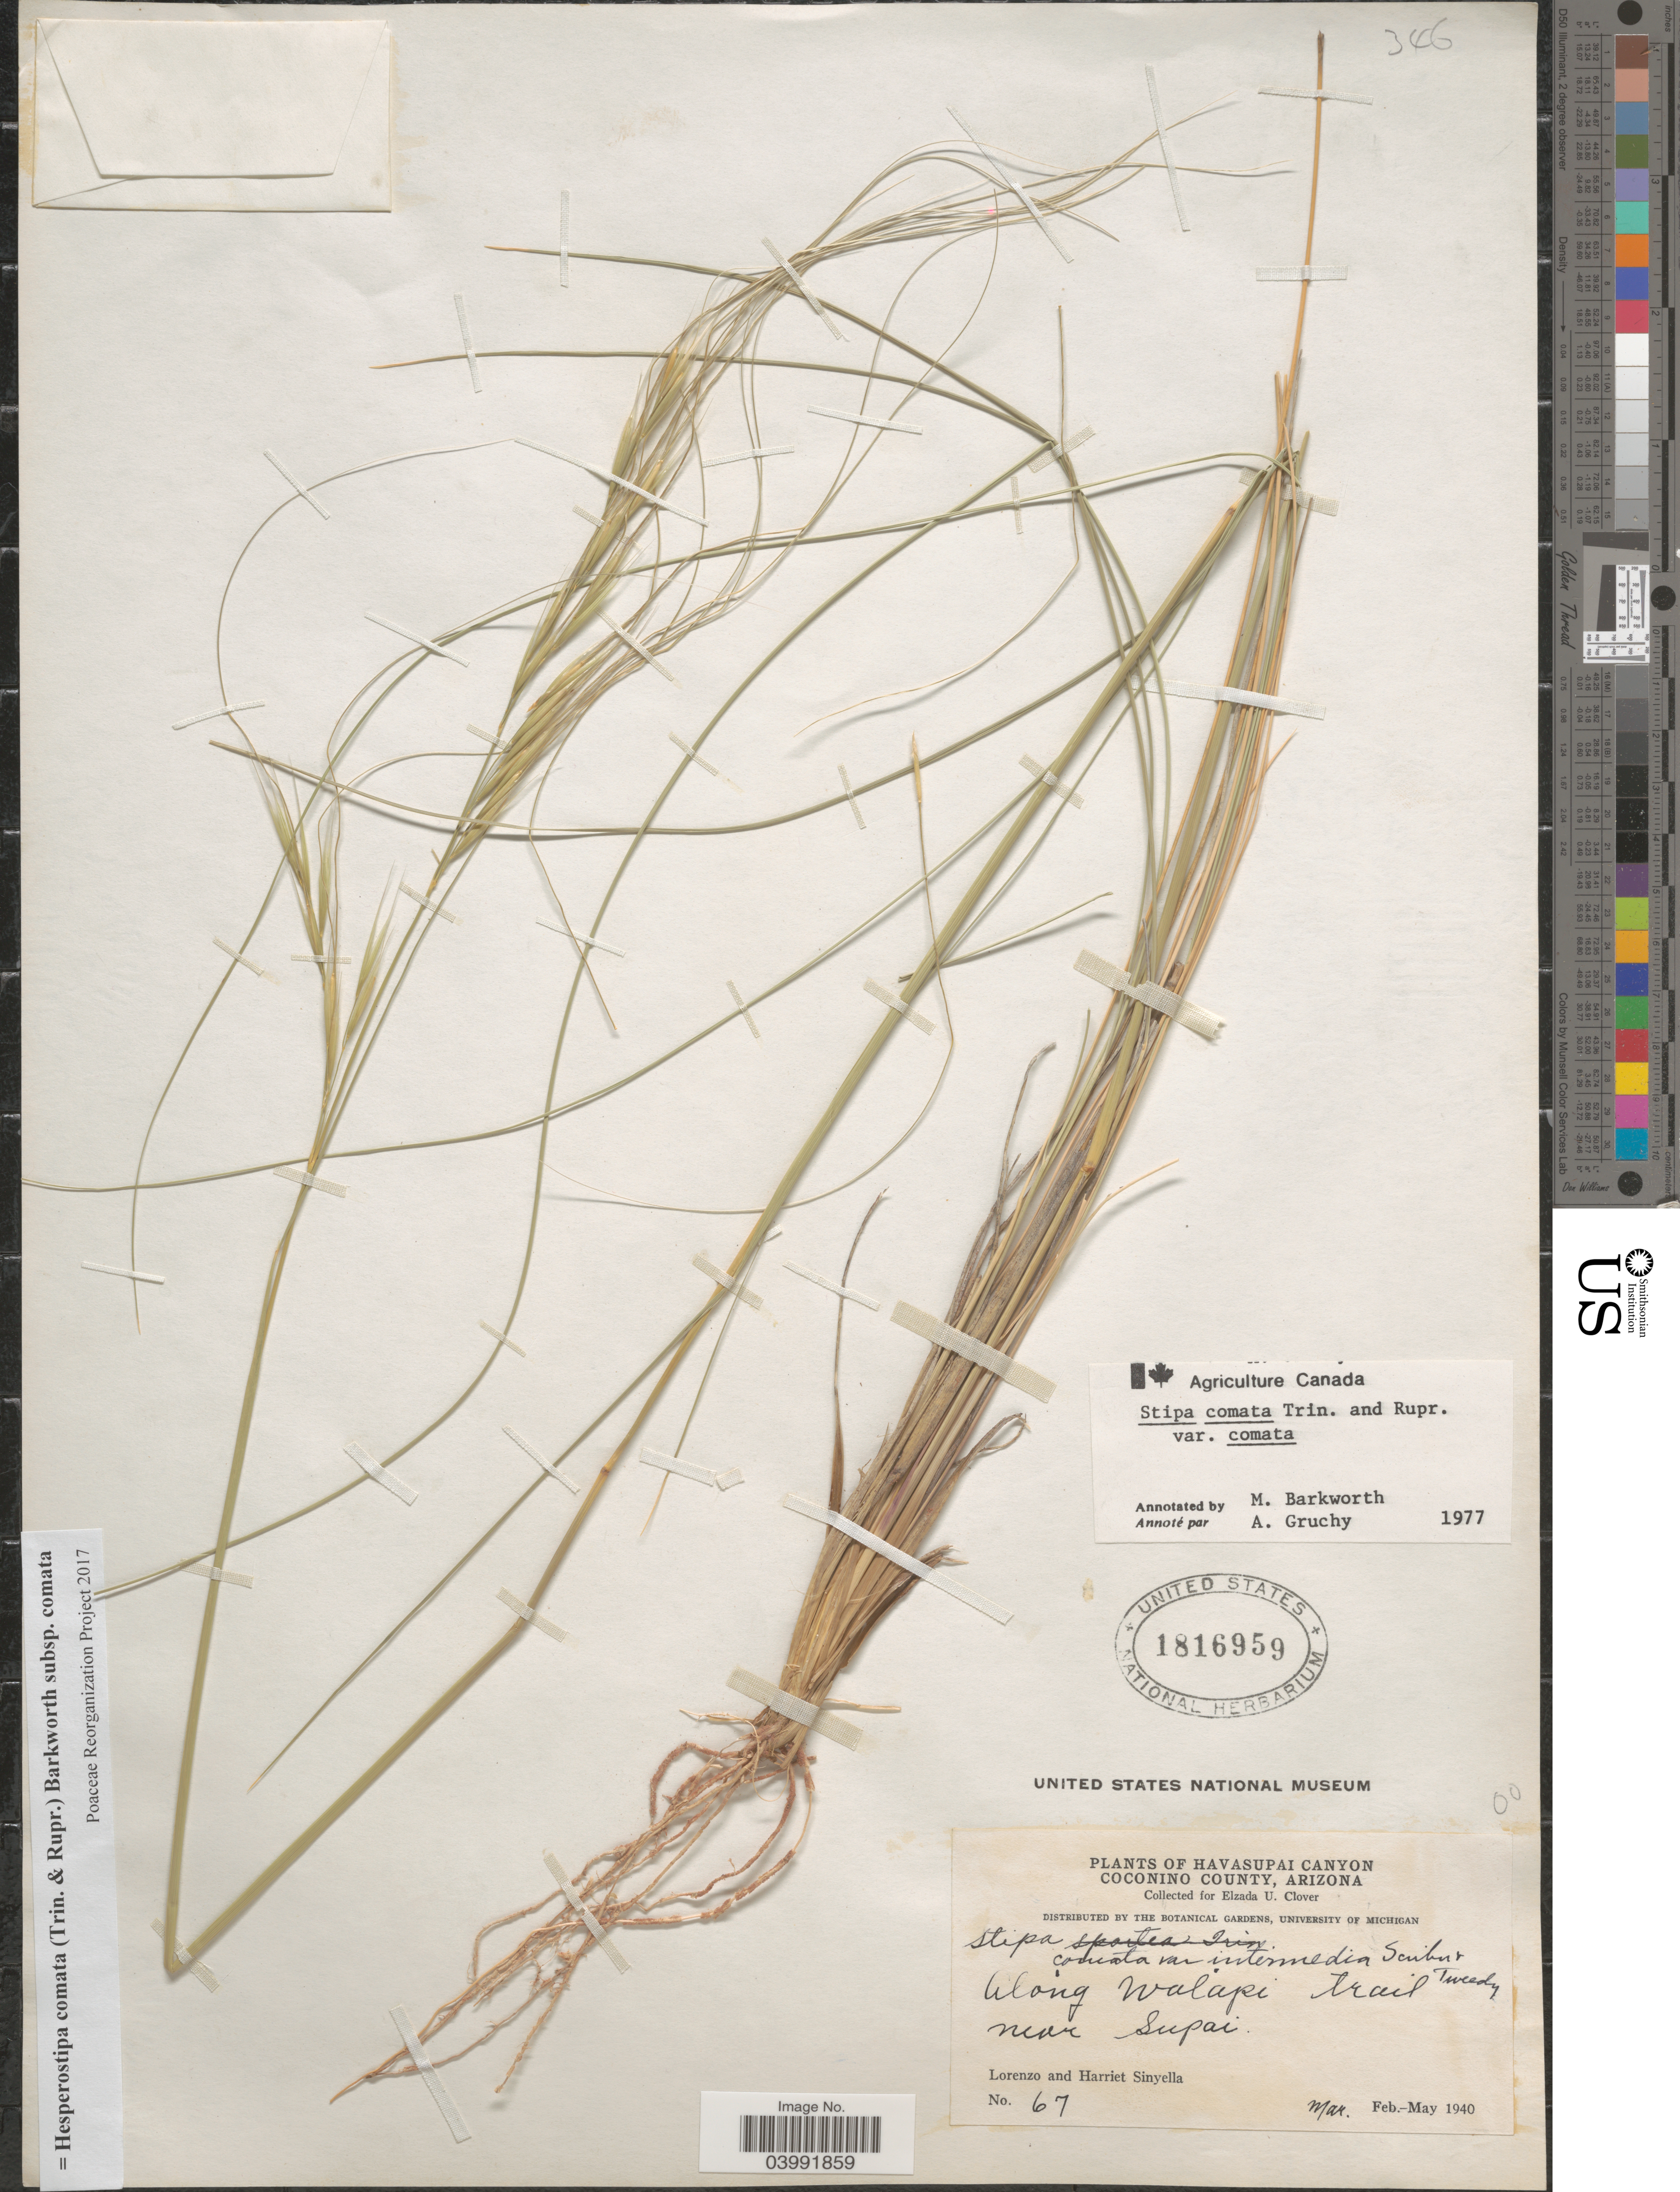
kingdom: Plantae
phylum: Tracheophyta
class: Liliopsida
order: Poales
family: Poaceae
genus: Hesperostipa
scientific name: Hesperostipa comata subsp. comata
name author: (Trin. & Rupr.) Barkworth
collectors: L. Sinyella & H. Sinyella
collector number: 67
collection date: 1940-03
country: United States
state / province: Arizona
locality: Havasupai Canyon. Coconino County. Along Walapi trail near Supai.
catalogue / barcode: US 1816959